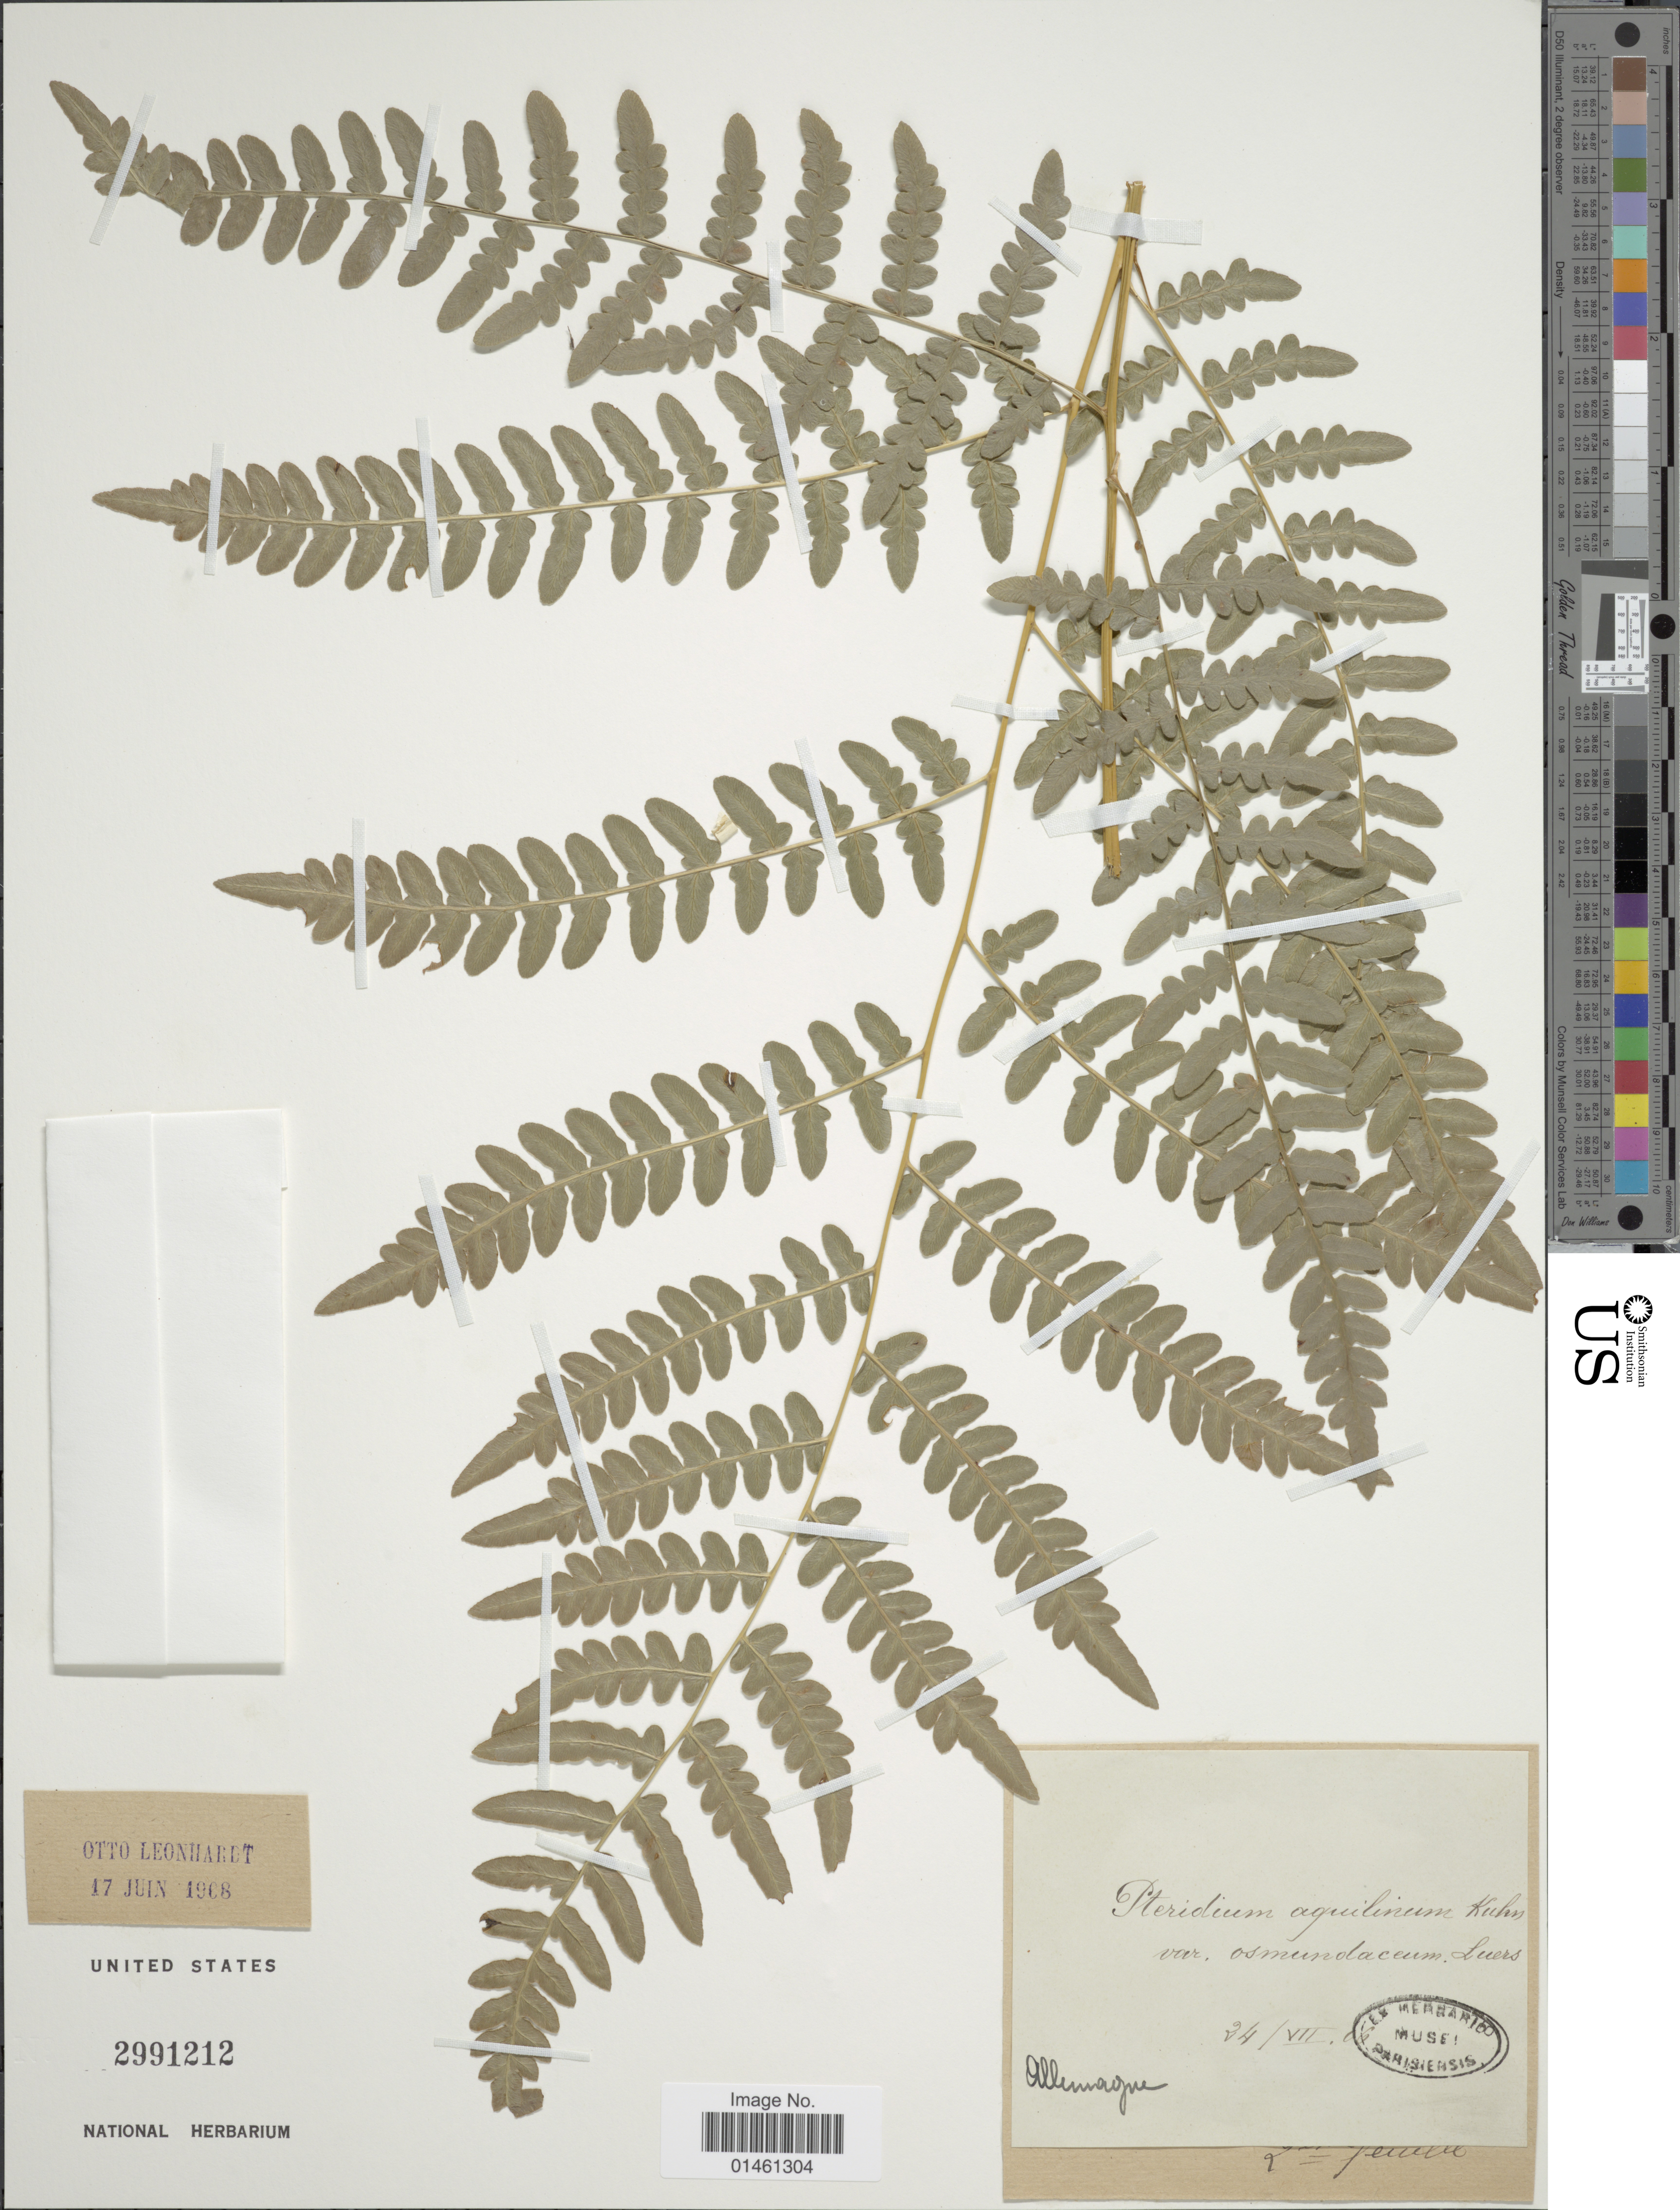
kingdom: Plantae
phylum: Tracheophyta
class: Polypodiopsida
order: Polypodiales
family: Dennstaedtiaceae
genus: Pteridium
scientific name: Pteridium aquilinum var. typicum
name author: R.M. Tryon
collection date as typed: Transcribed d/m/y: 24/8/9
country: Germany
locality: Allemagne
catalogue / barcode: US 2991212